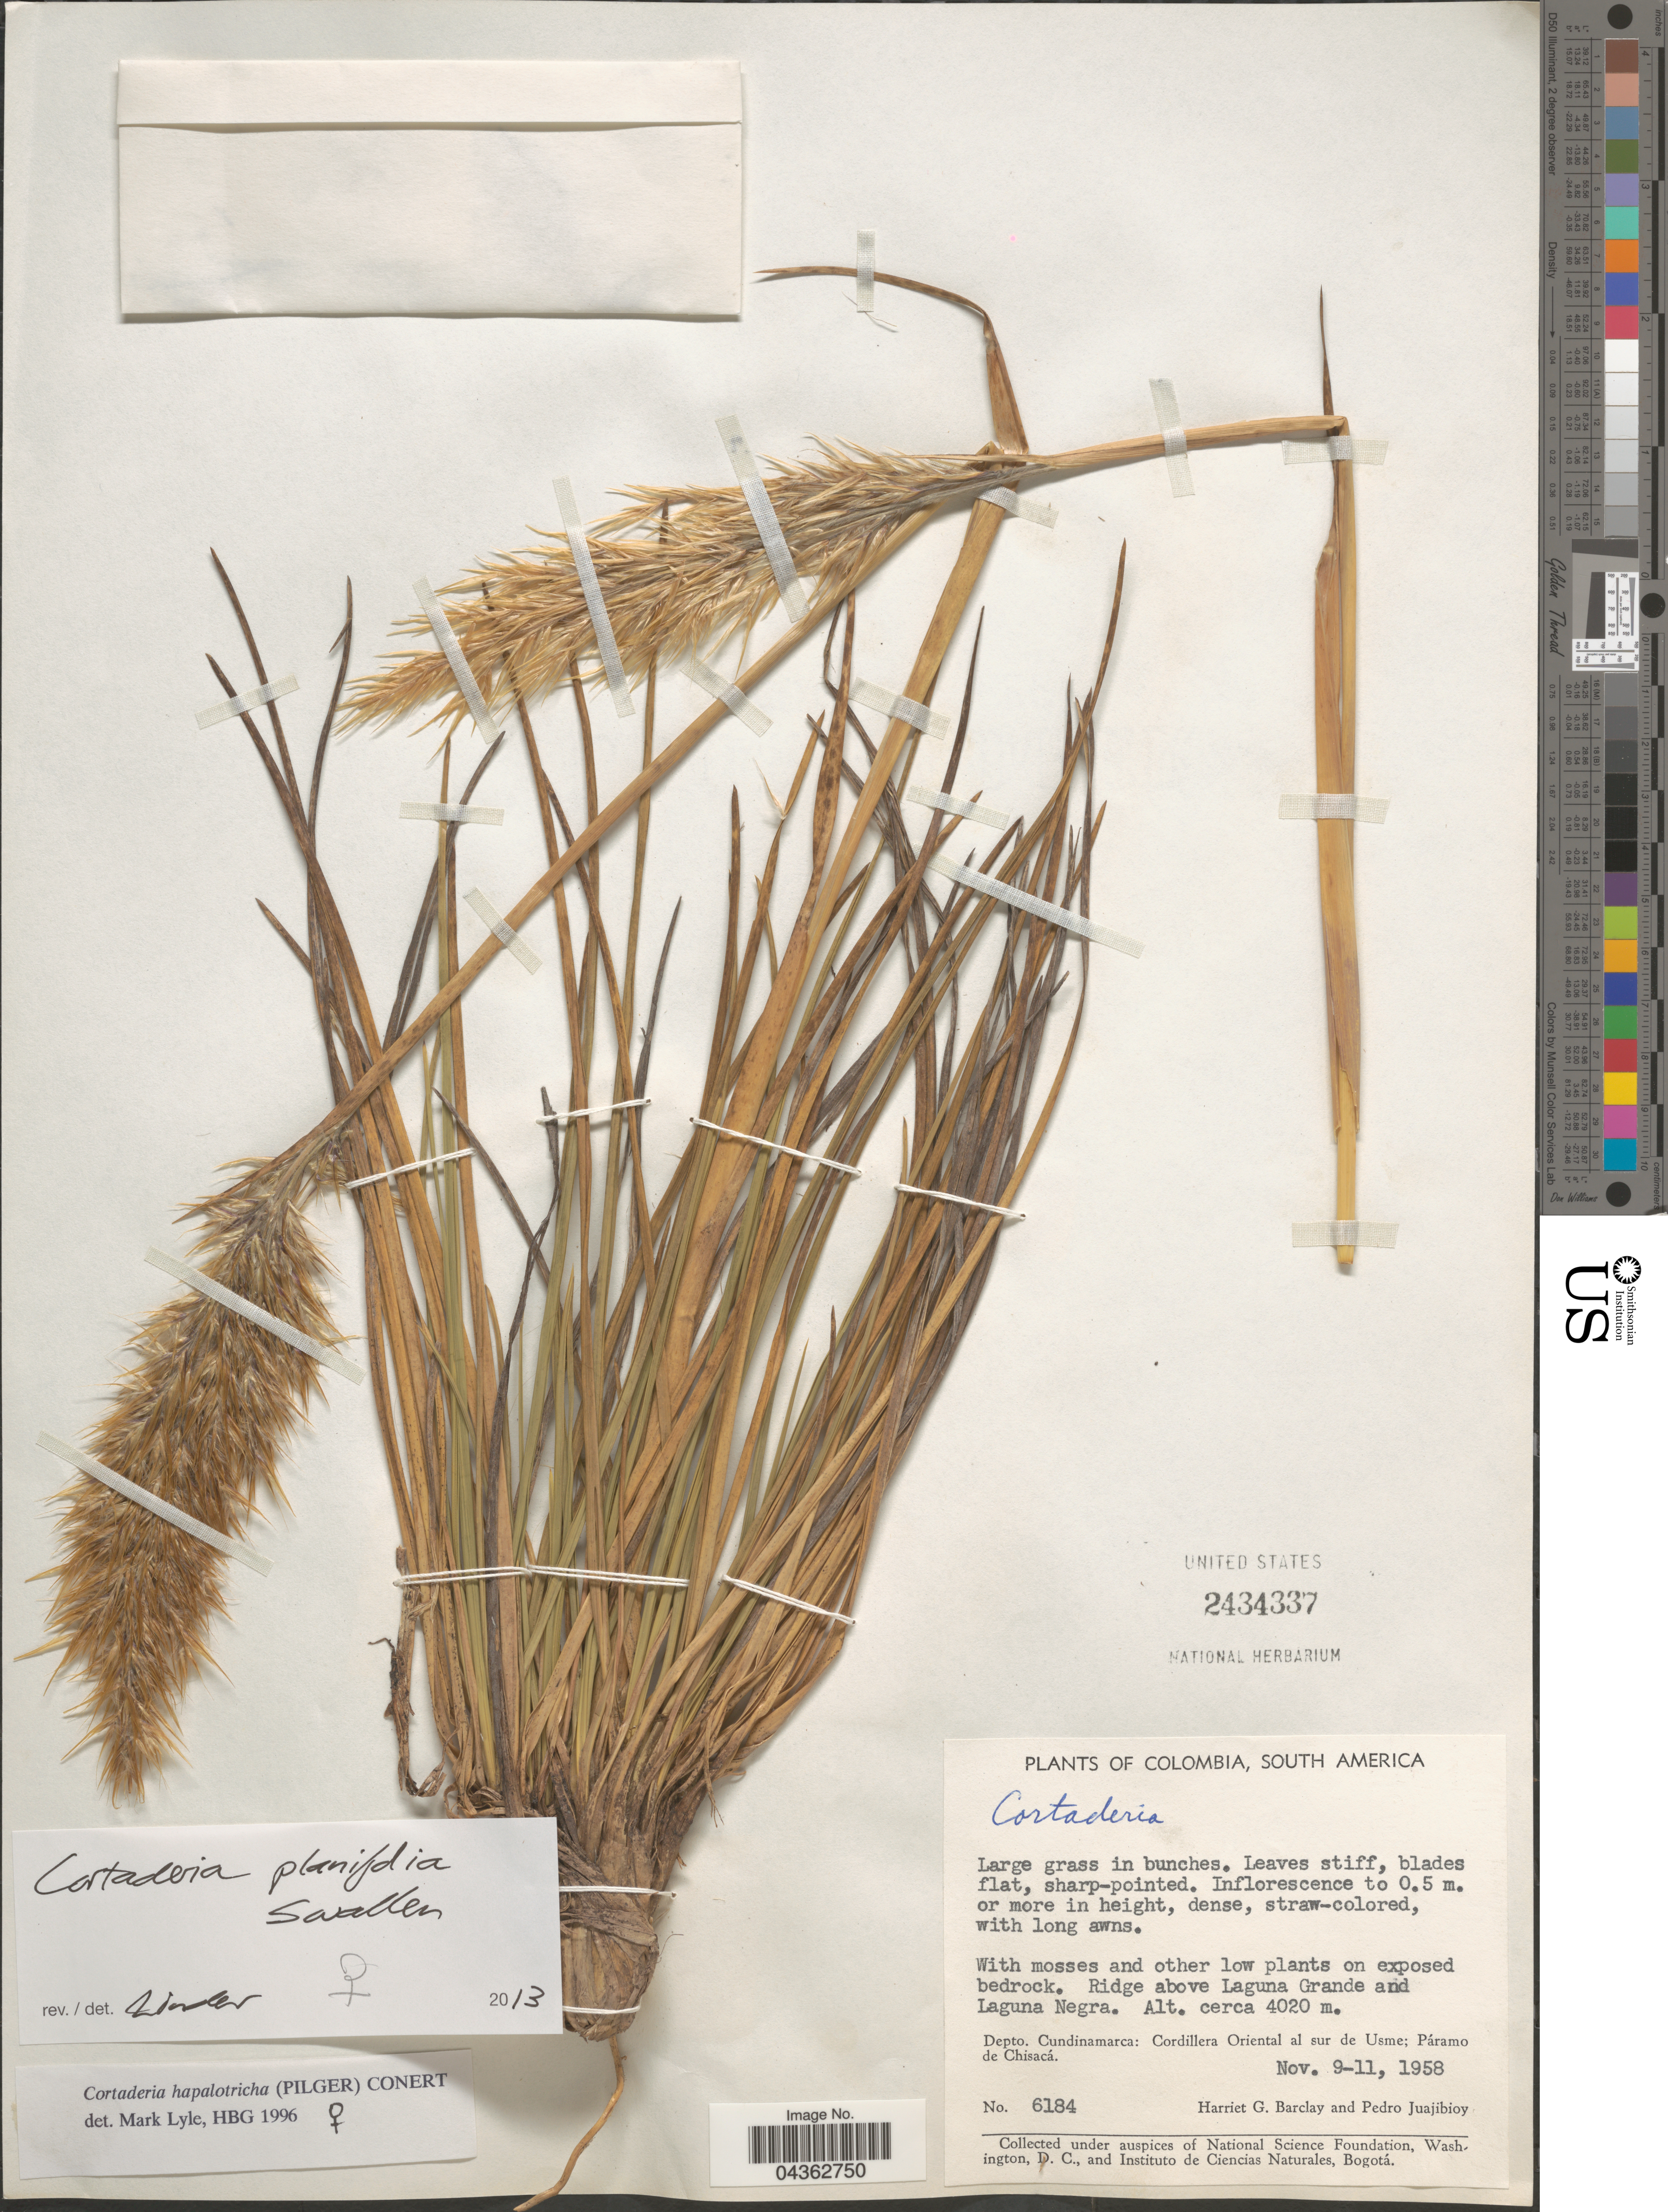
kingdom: Plantae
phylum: Tracheophyta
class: Liliopsida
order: Poales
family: Poaceae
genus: Cortaderia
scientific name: Cortaderia planifolia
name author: Swallen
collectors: H. G. Barclay & P. Juajibioy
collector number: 6184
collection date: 1958-11-09/1958-11-11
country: Colombia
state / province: Cundinamarca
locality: Ridge above Laguna Grande and Laguna Negra. Depto. Cundinamarca: Cordillera Oriental al sur de Usme; Páramo de Chisacá.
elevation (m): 4020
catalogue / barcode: US 2434337